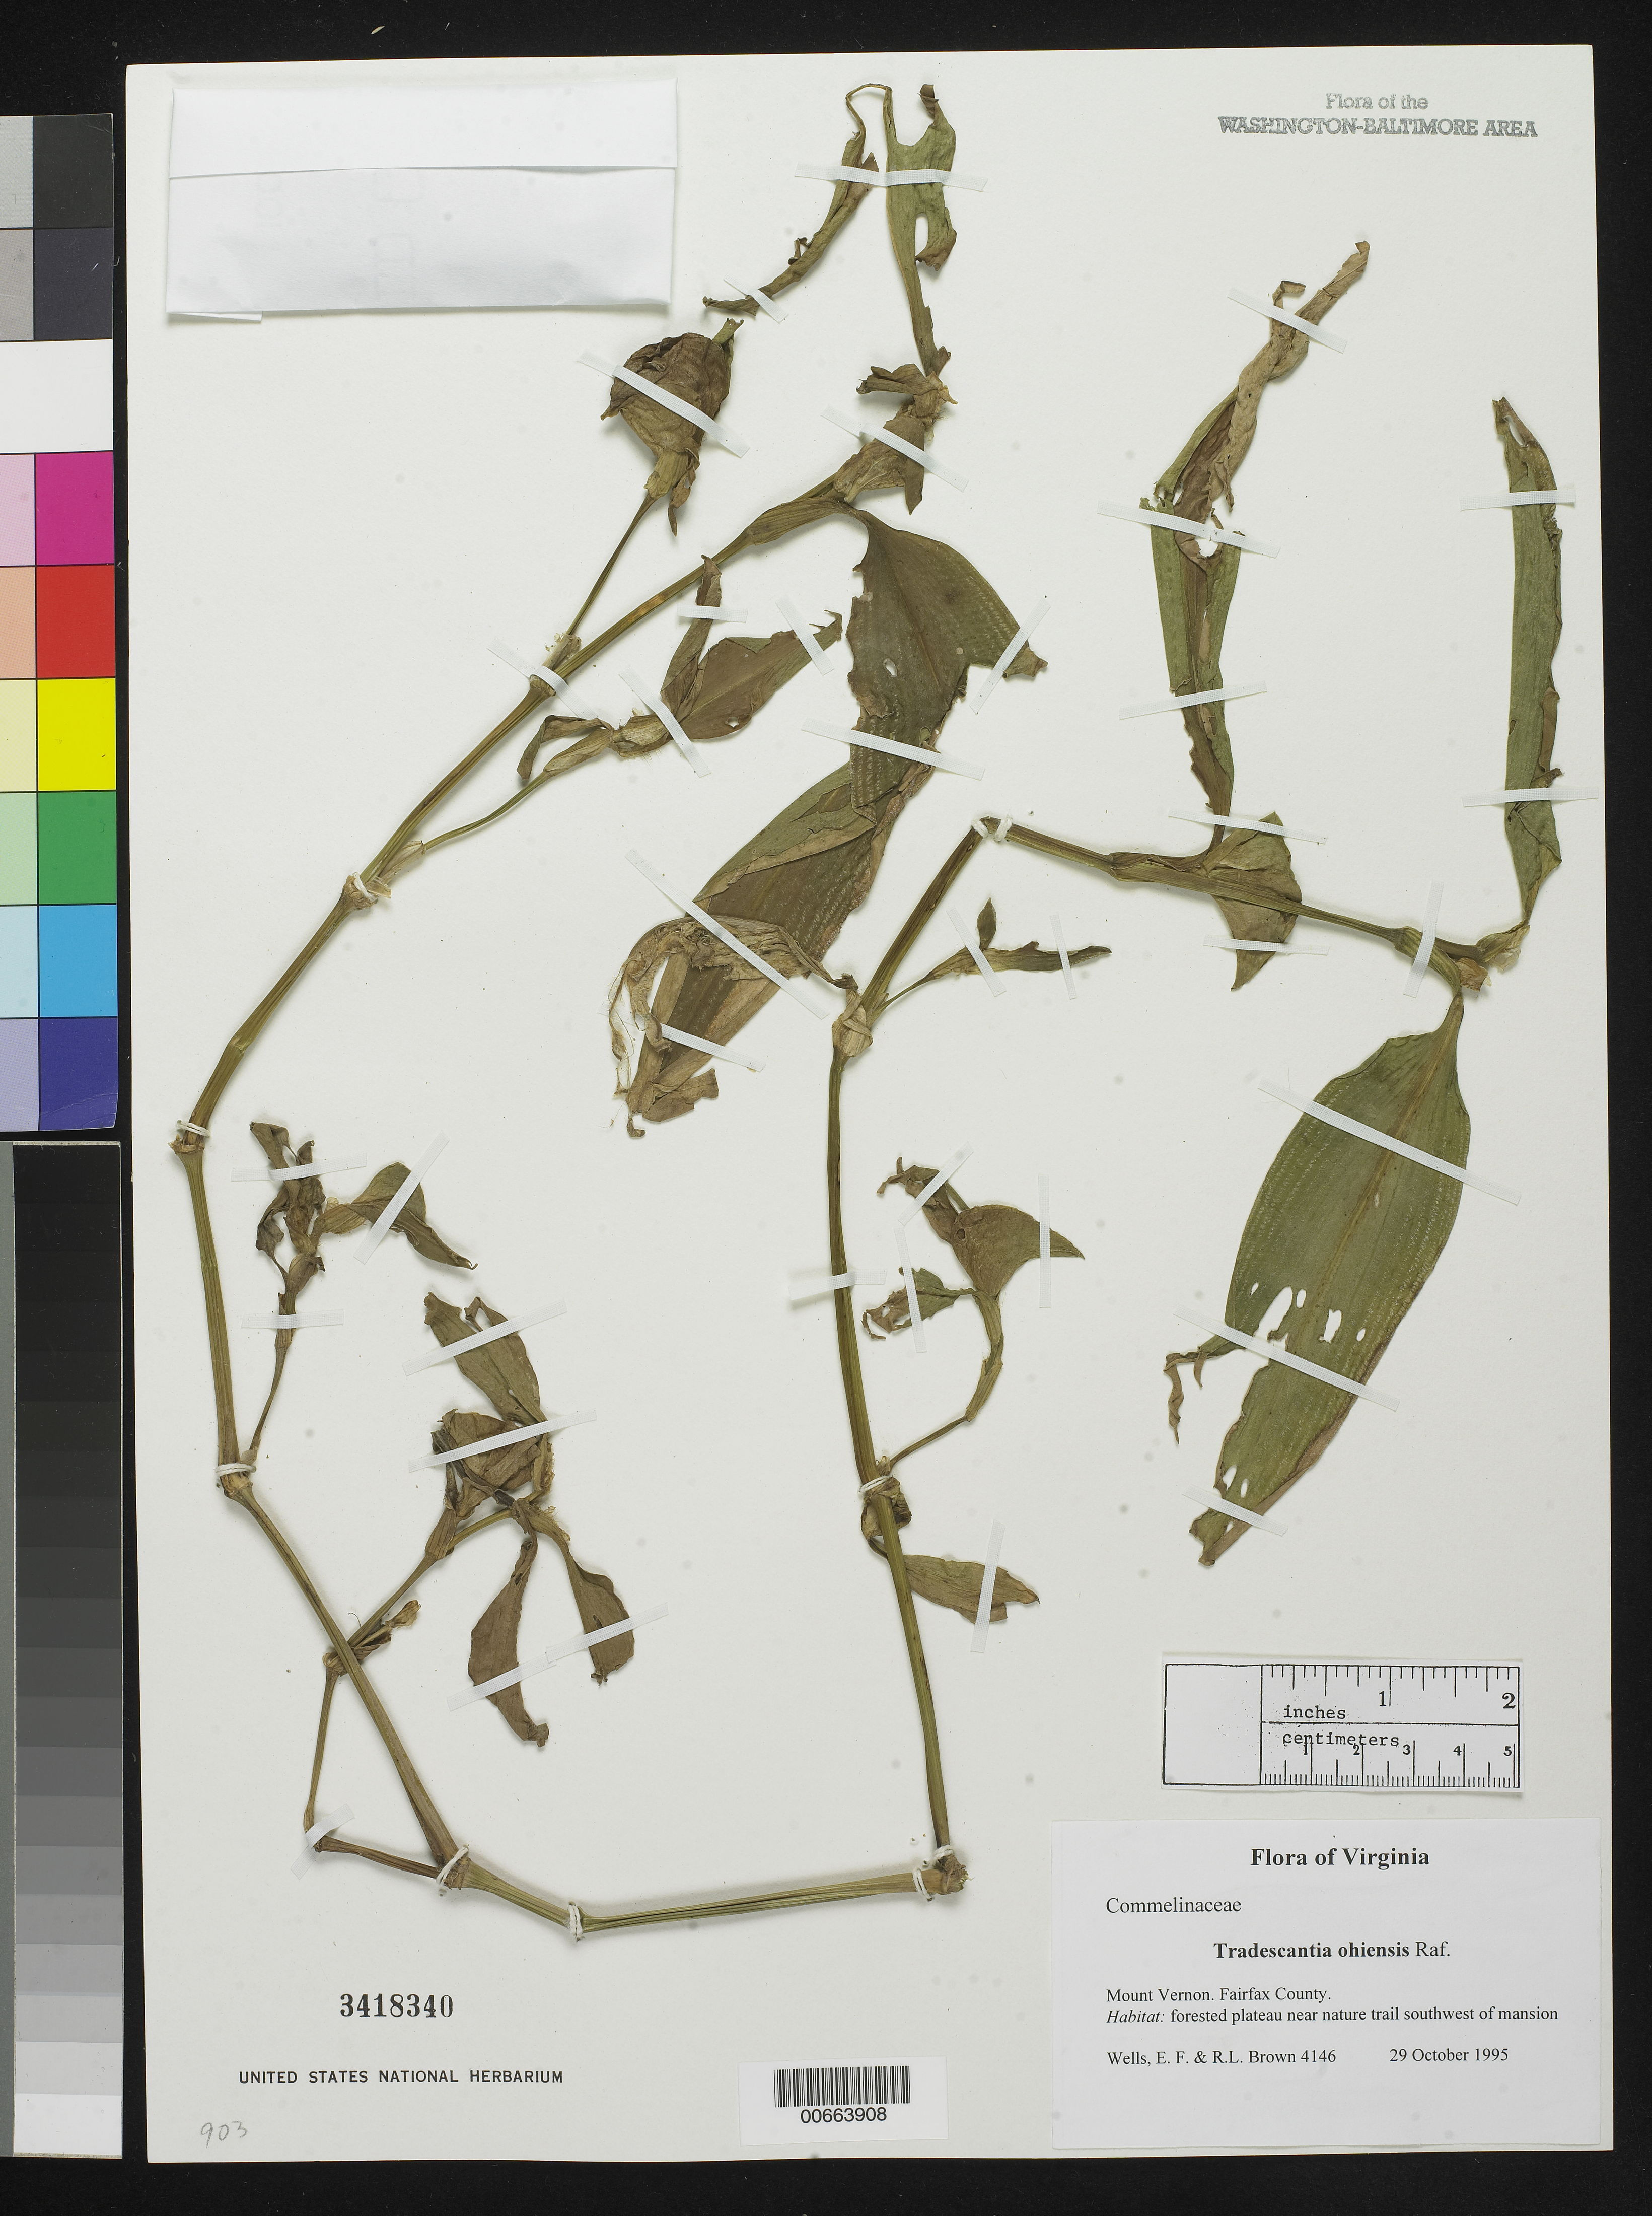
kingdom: Plantae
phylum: Tracheophyta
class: Liliopsida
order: Commelinales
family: Commelinaceae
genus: Tradescantia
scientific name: Tradescantia virginiana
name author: L.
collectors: E. F. Wells & R. L. Brown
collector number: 4146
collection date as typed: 29 Oct 1995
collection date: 1995-10-29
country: United States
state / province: Virginia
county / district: Fairfax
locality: Mount Vernon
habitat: forested plateau near nature trail southwest of mansion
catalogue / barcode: US 3418340